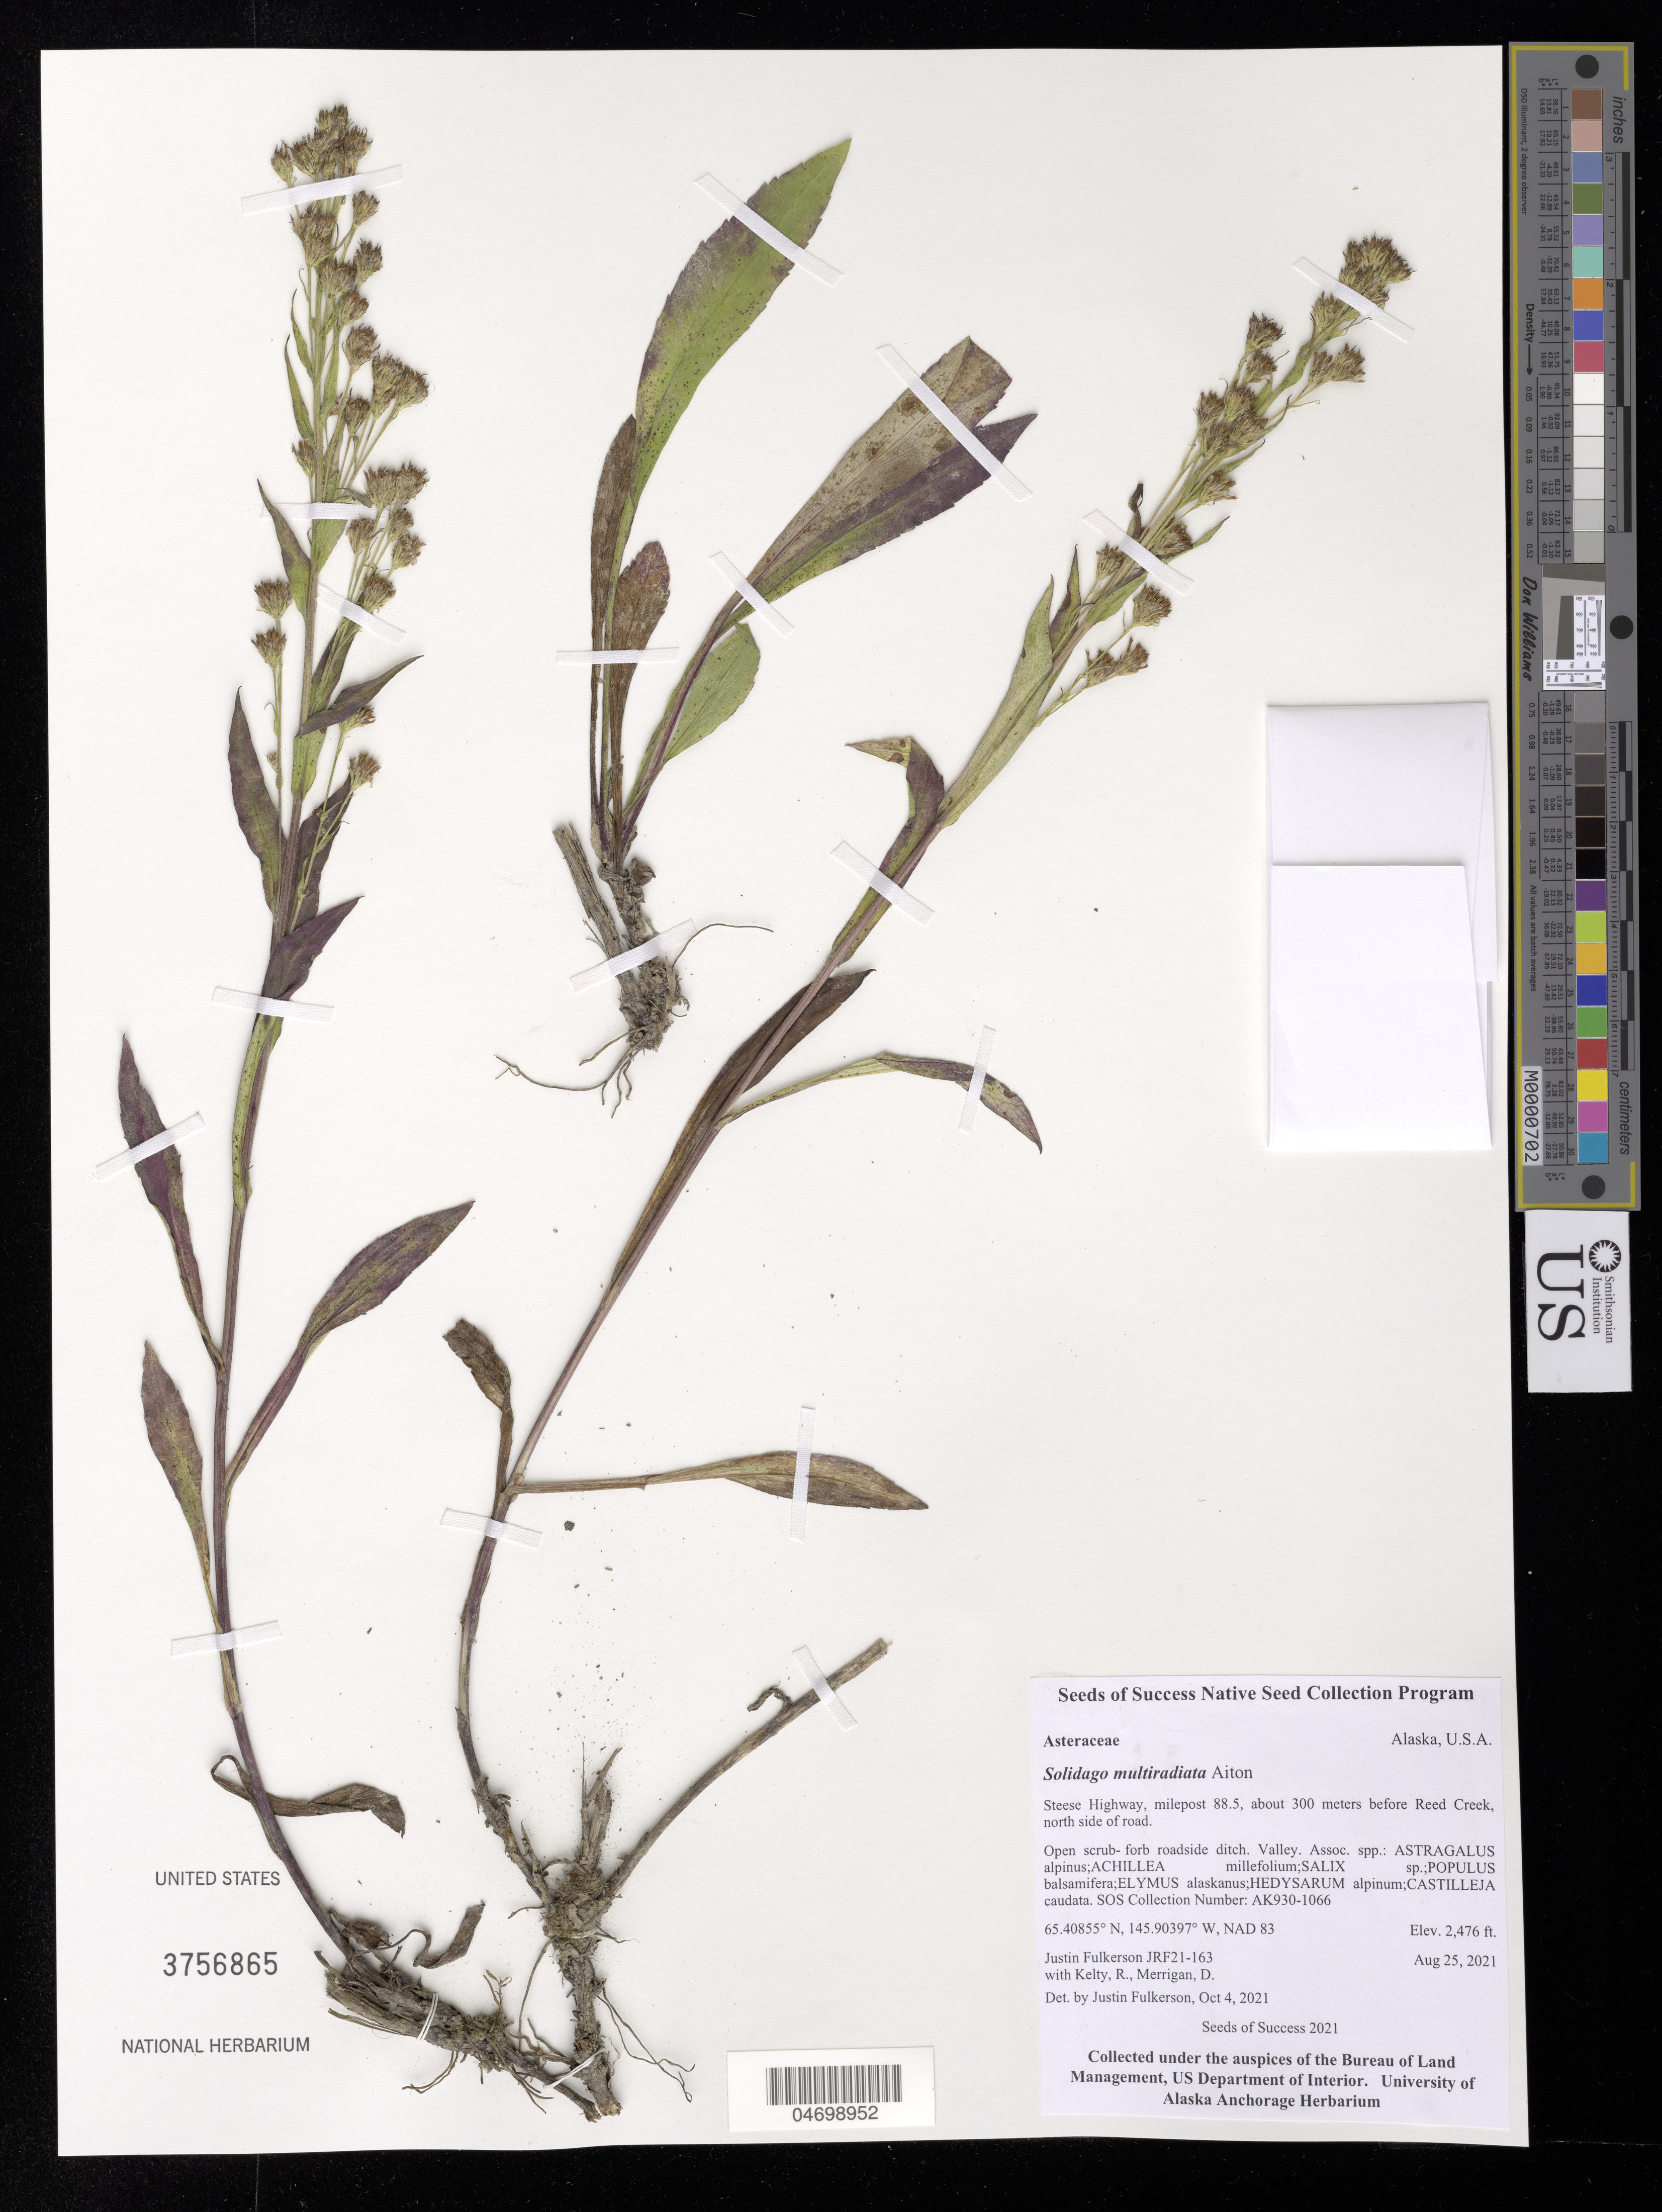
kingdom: Plantae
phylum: Tracheophyta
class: Magnoliopsida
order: Asterales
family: Asteraceae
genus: Solidago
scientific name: Solidago multiradiata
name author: Aiton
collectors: J. Fulkerson, R. Kelty & D. Merrigan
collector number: AK930-1066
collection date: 2021-08-25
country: United States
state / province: Alaska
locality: Steese Hwy, milepost 88.5, about 300 meters before Reed Creek, north side of road.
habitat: Open scrub-forb roadside ditch. Valley. With Salix sp., Populus balsamifera, etc.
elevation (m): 755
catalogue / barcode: US 3756865